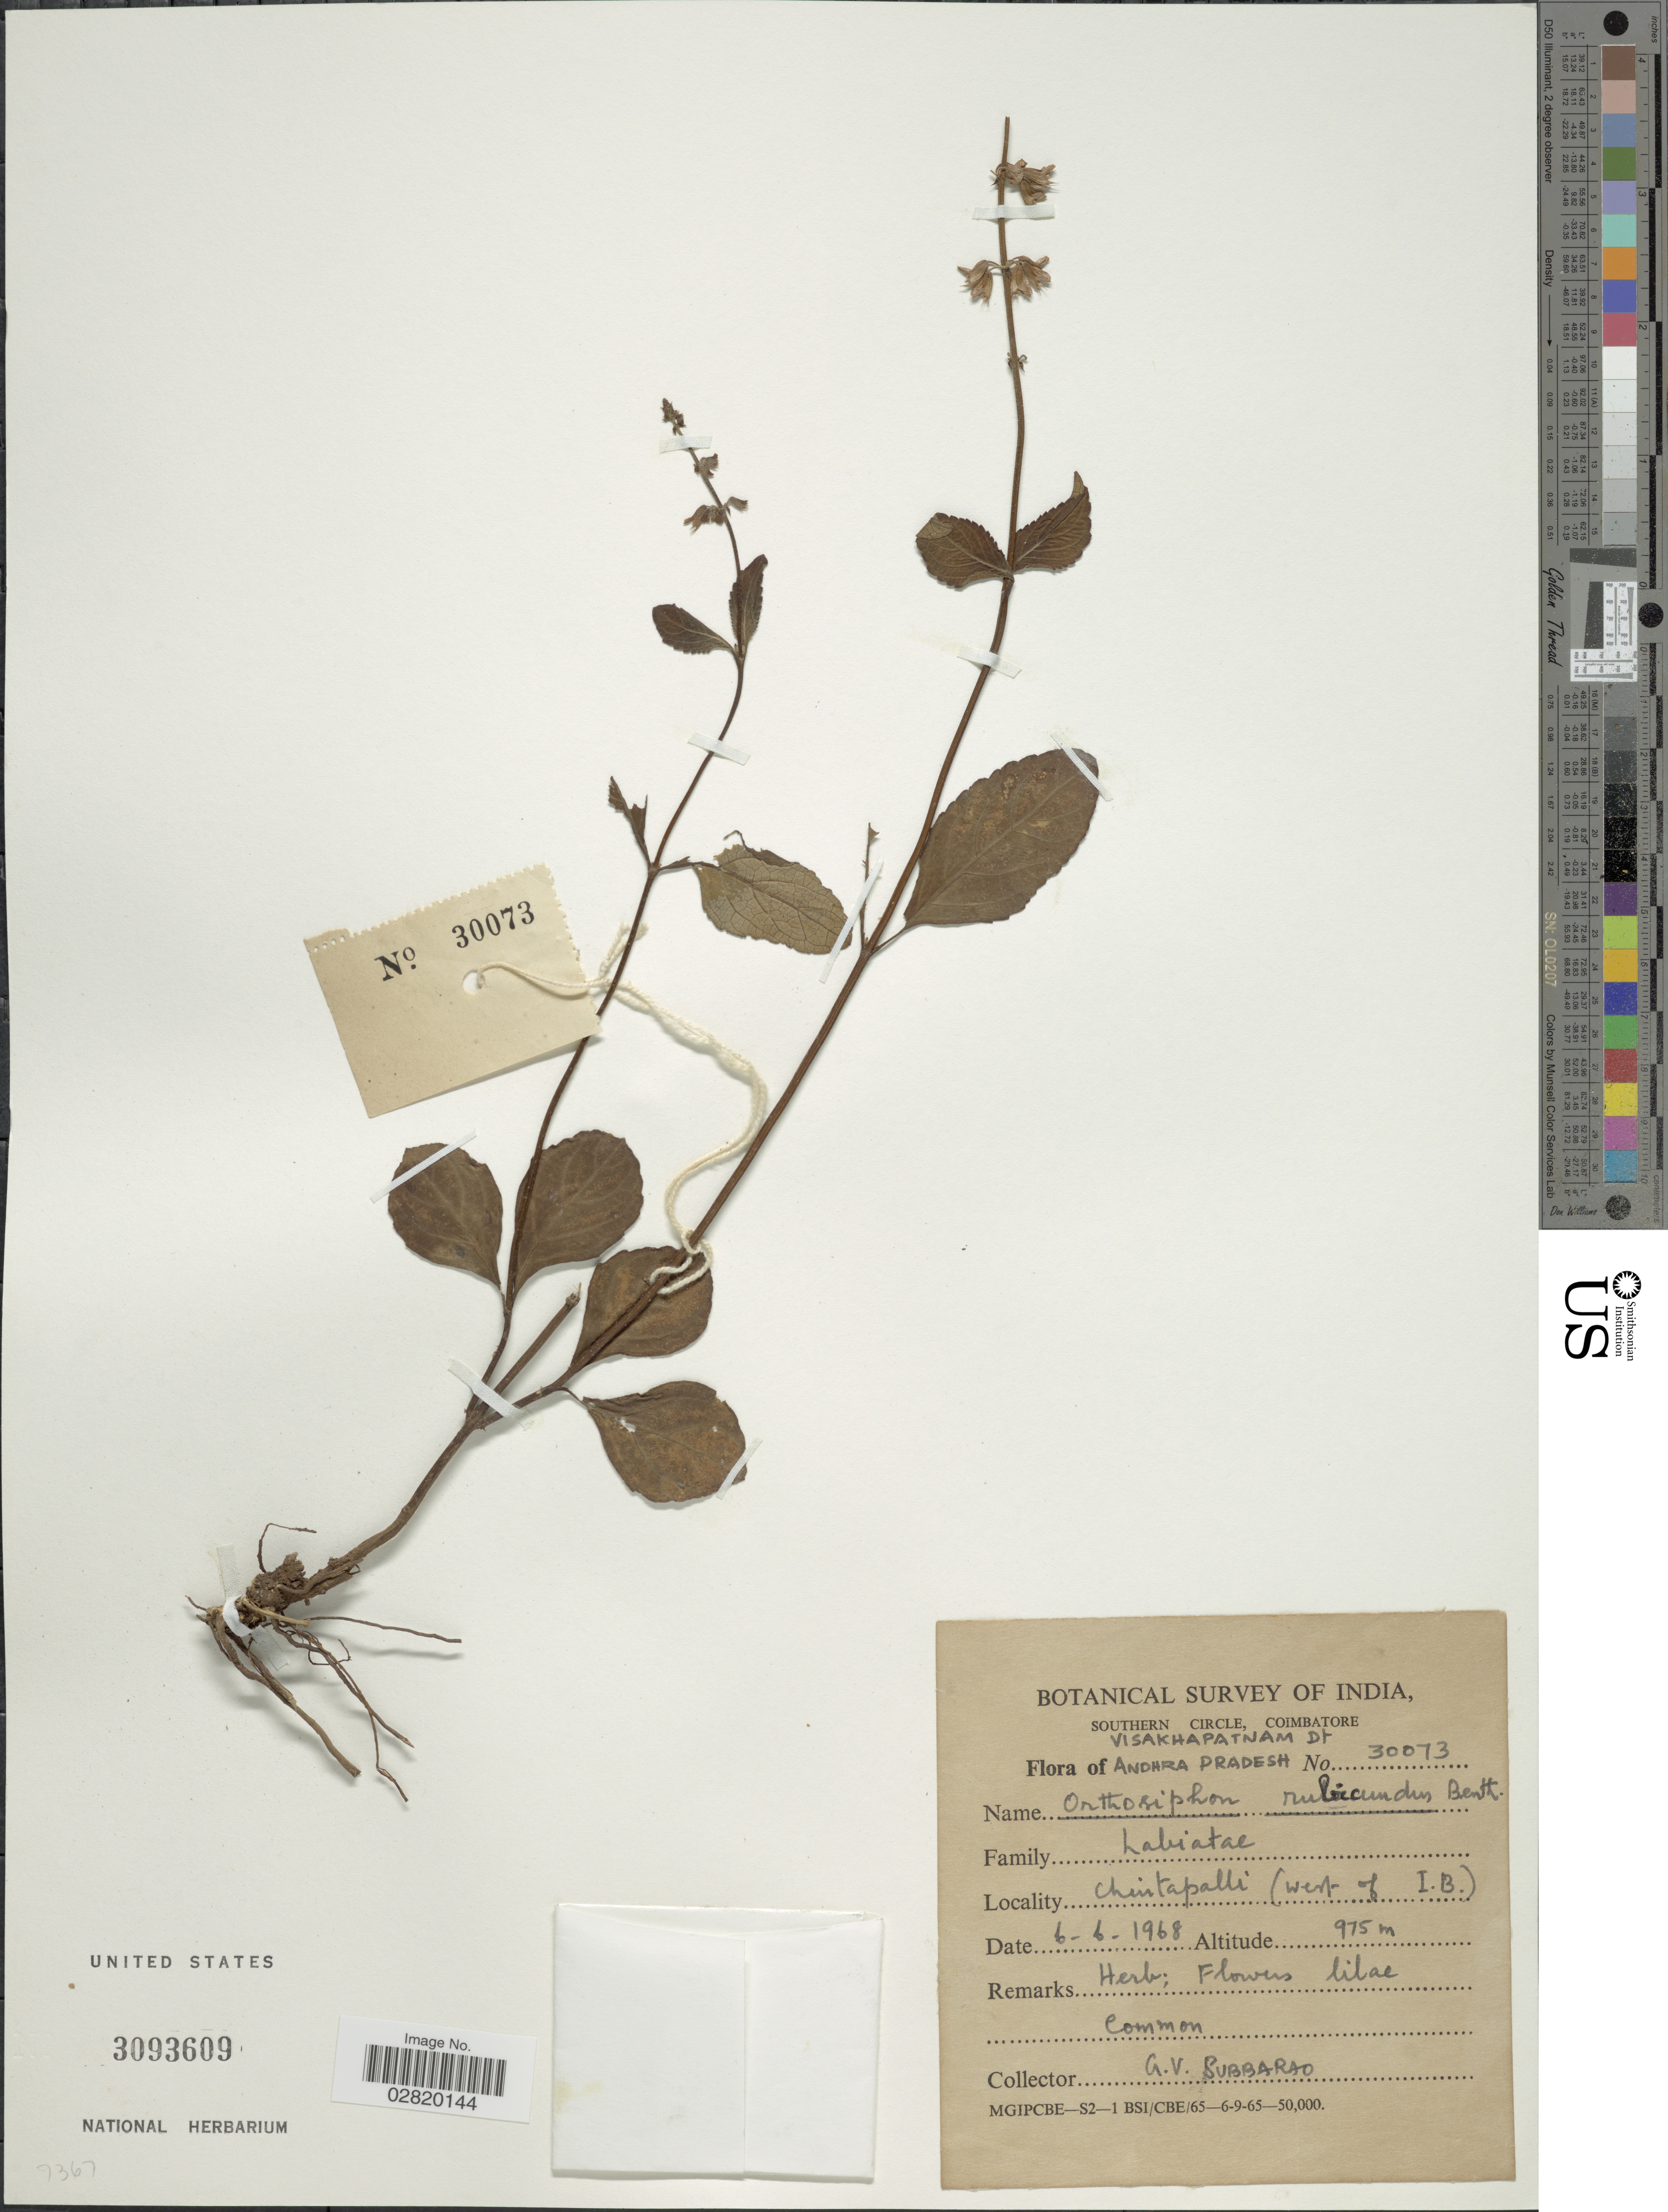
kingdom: Plantae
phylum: Tracheophyta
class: Magnoliopsida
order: Lamiales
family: Lamiaceae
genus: Orthosiphon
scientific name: Orthosiphon rubicundus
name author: (D. Don) Benth.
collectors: G. Subbarao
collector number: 30073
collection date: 1968-06-06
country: India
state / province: Andhra Pradesh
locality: Southern Circle, Coimbatore, Visakhapatnam Dt, Chintapalli (west of I.B.).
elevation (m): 975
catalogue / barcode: US 3093609